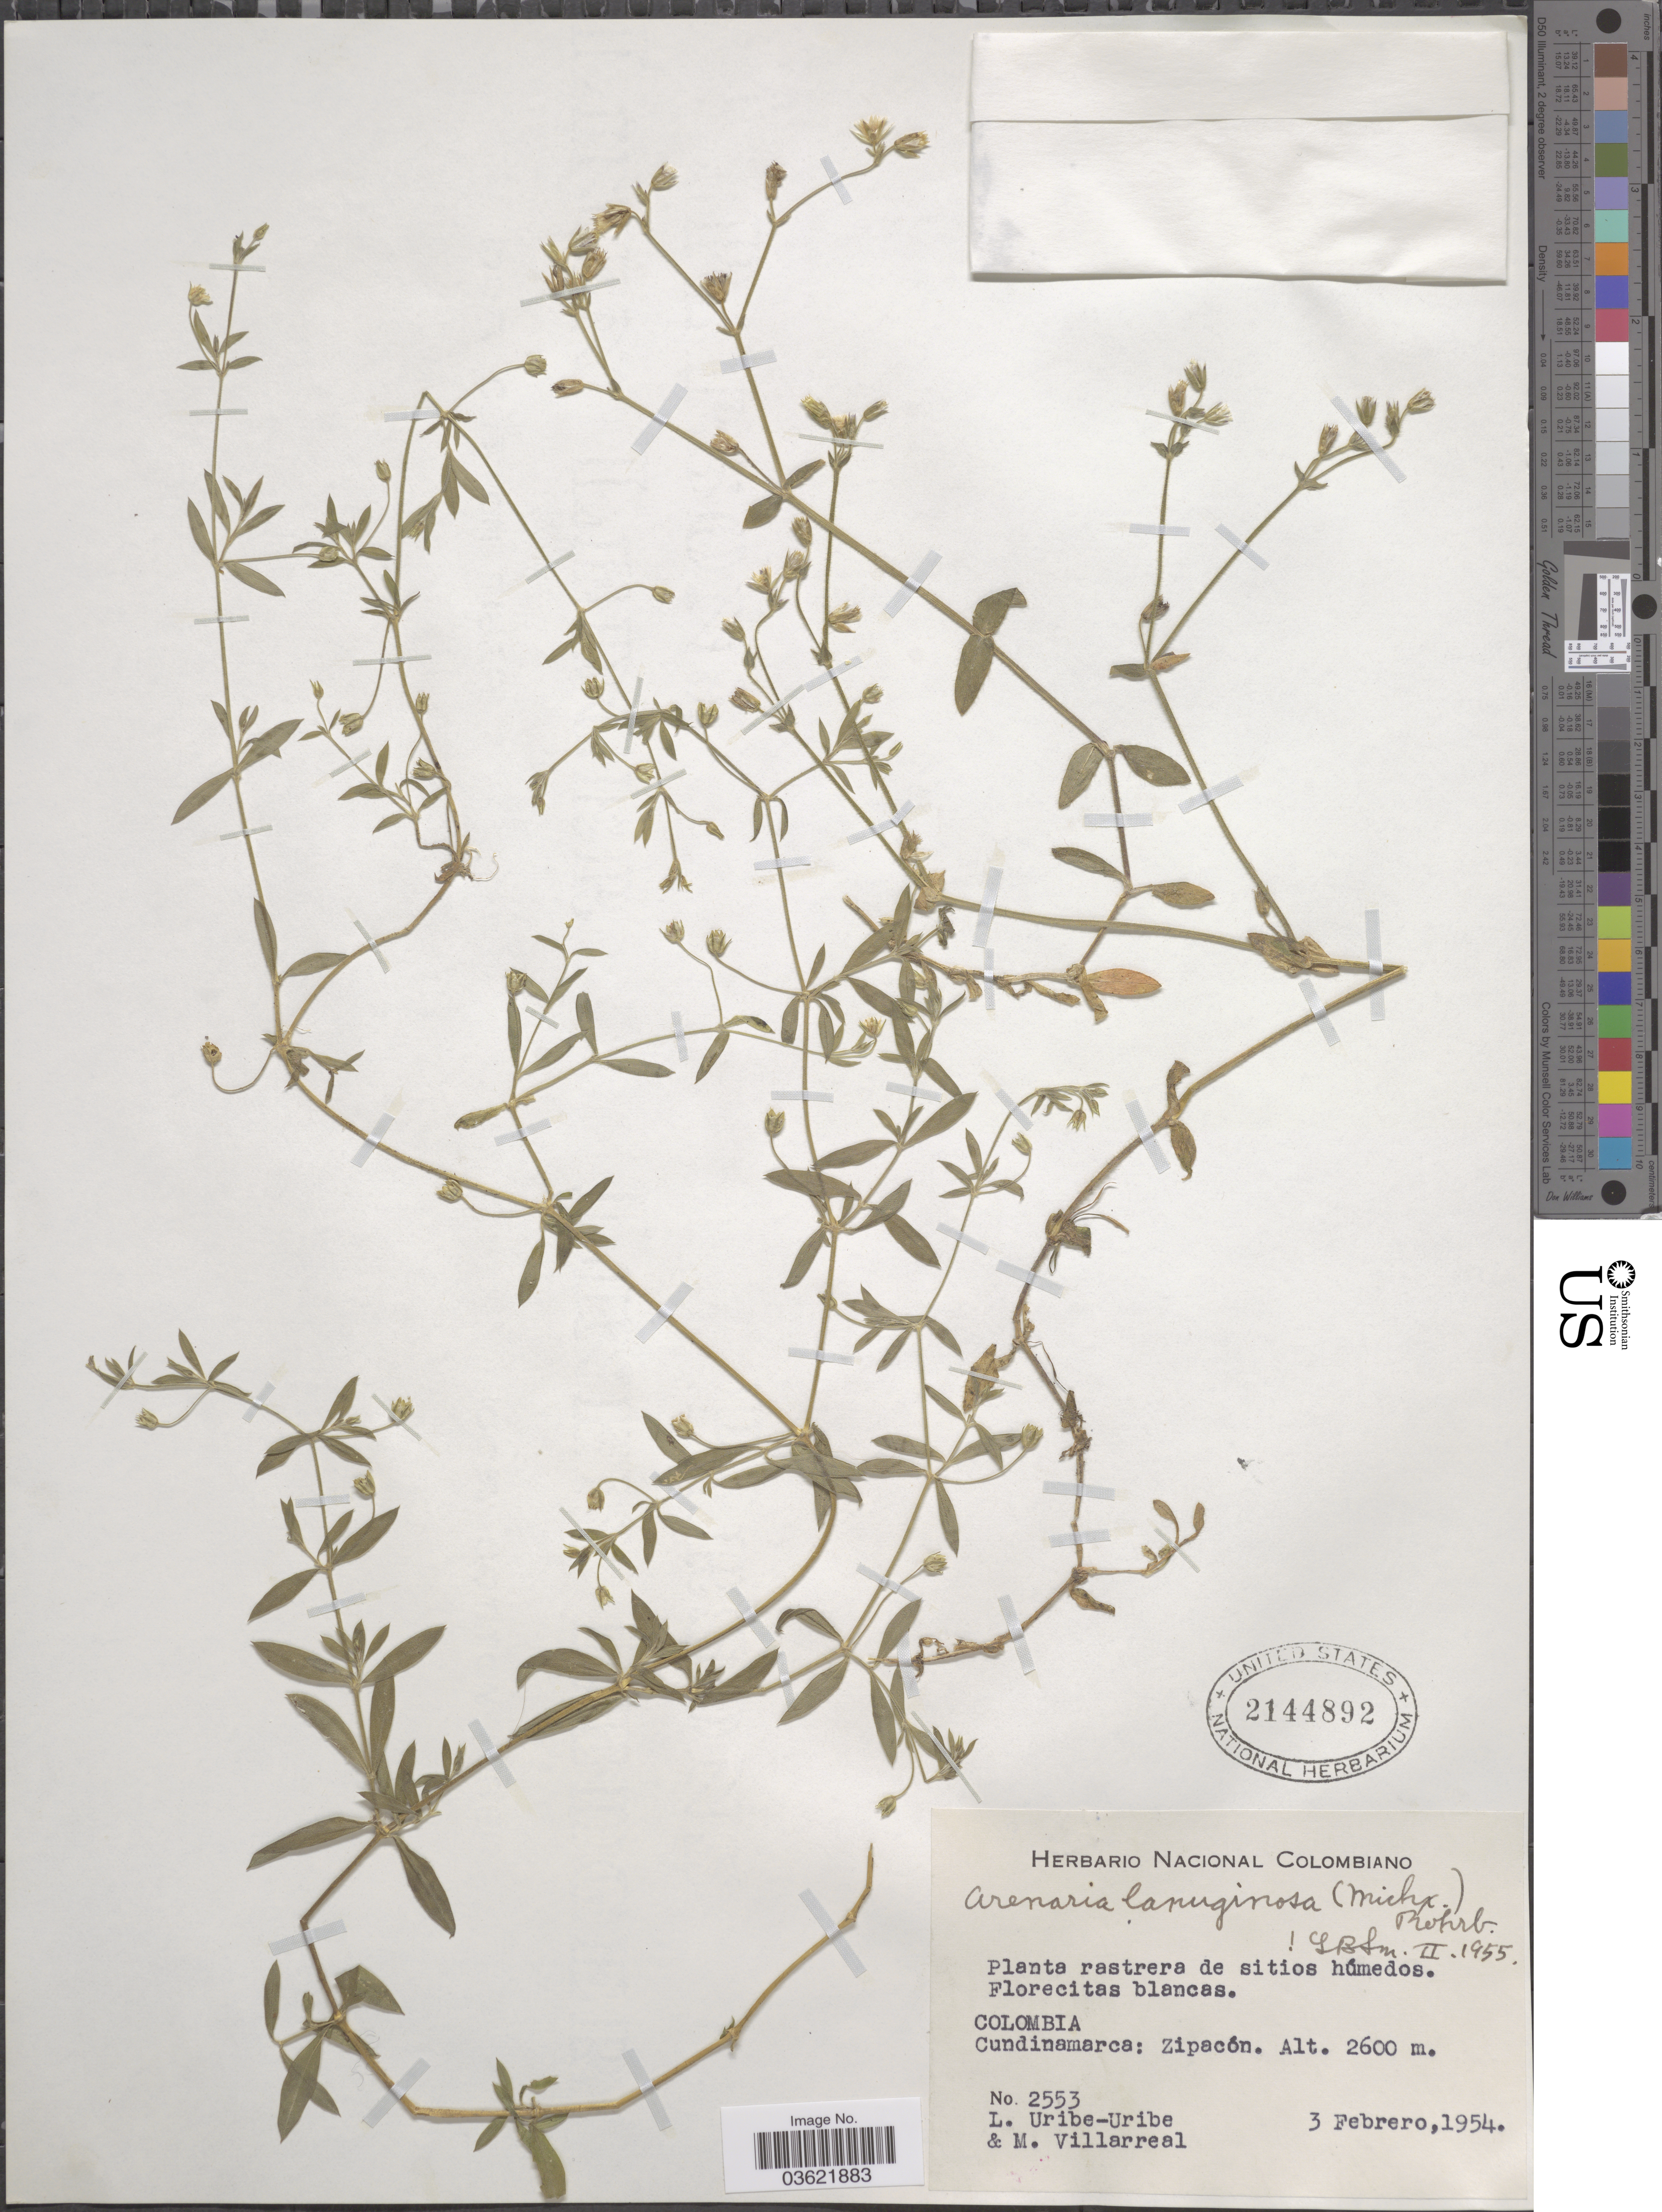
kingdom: Plantae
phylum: Tracheophyta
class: Magnoliopsida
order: Caryophyllales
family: Caryophyllaceae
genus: Arenaria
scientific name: Arenaria lanuginosa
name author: (Michx.) Rohrb.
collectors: L. Uribe & M. Villarreal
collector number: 2553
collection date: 1954-02-03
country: Colombia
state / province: Cundinamarca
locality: Zipacón.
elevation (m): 2600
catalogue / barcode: US 2144892